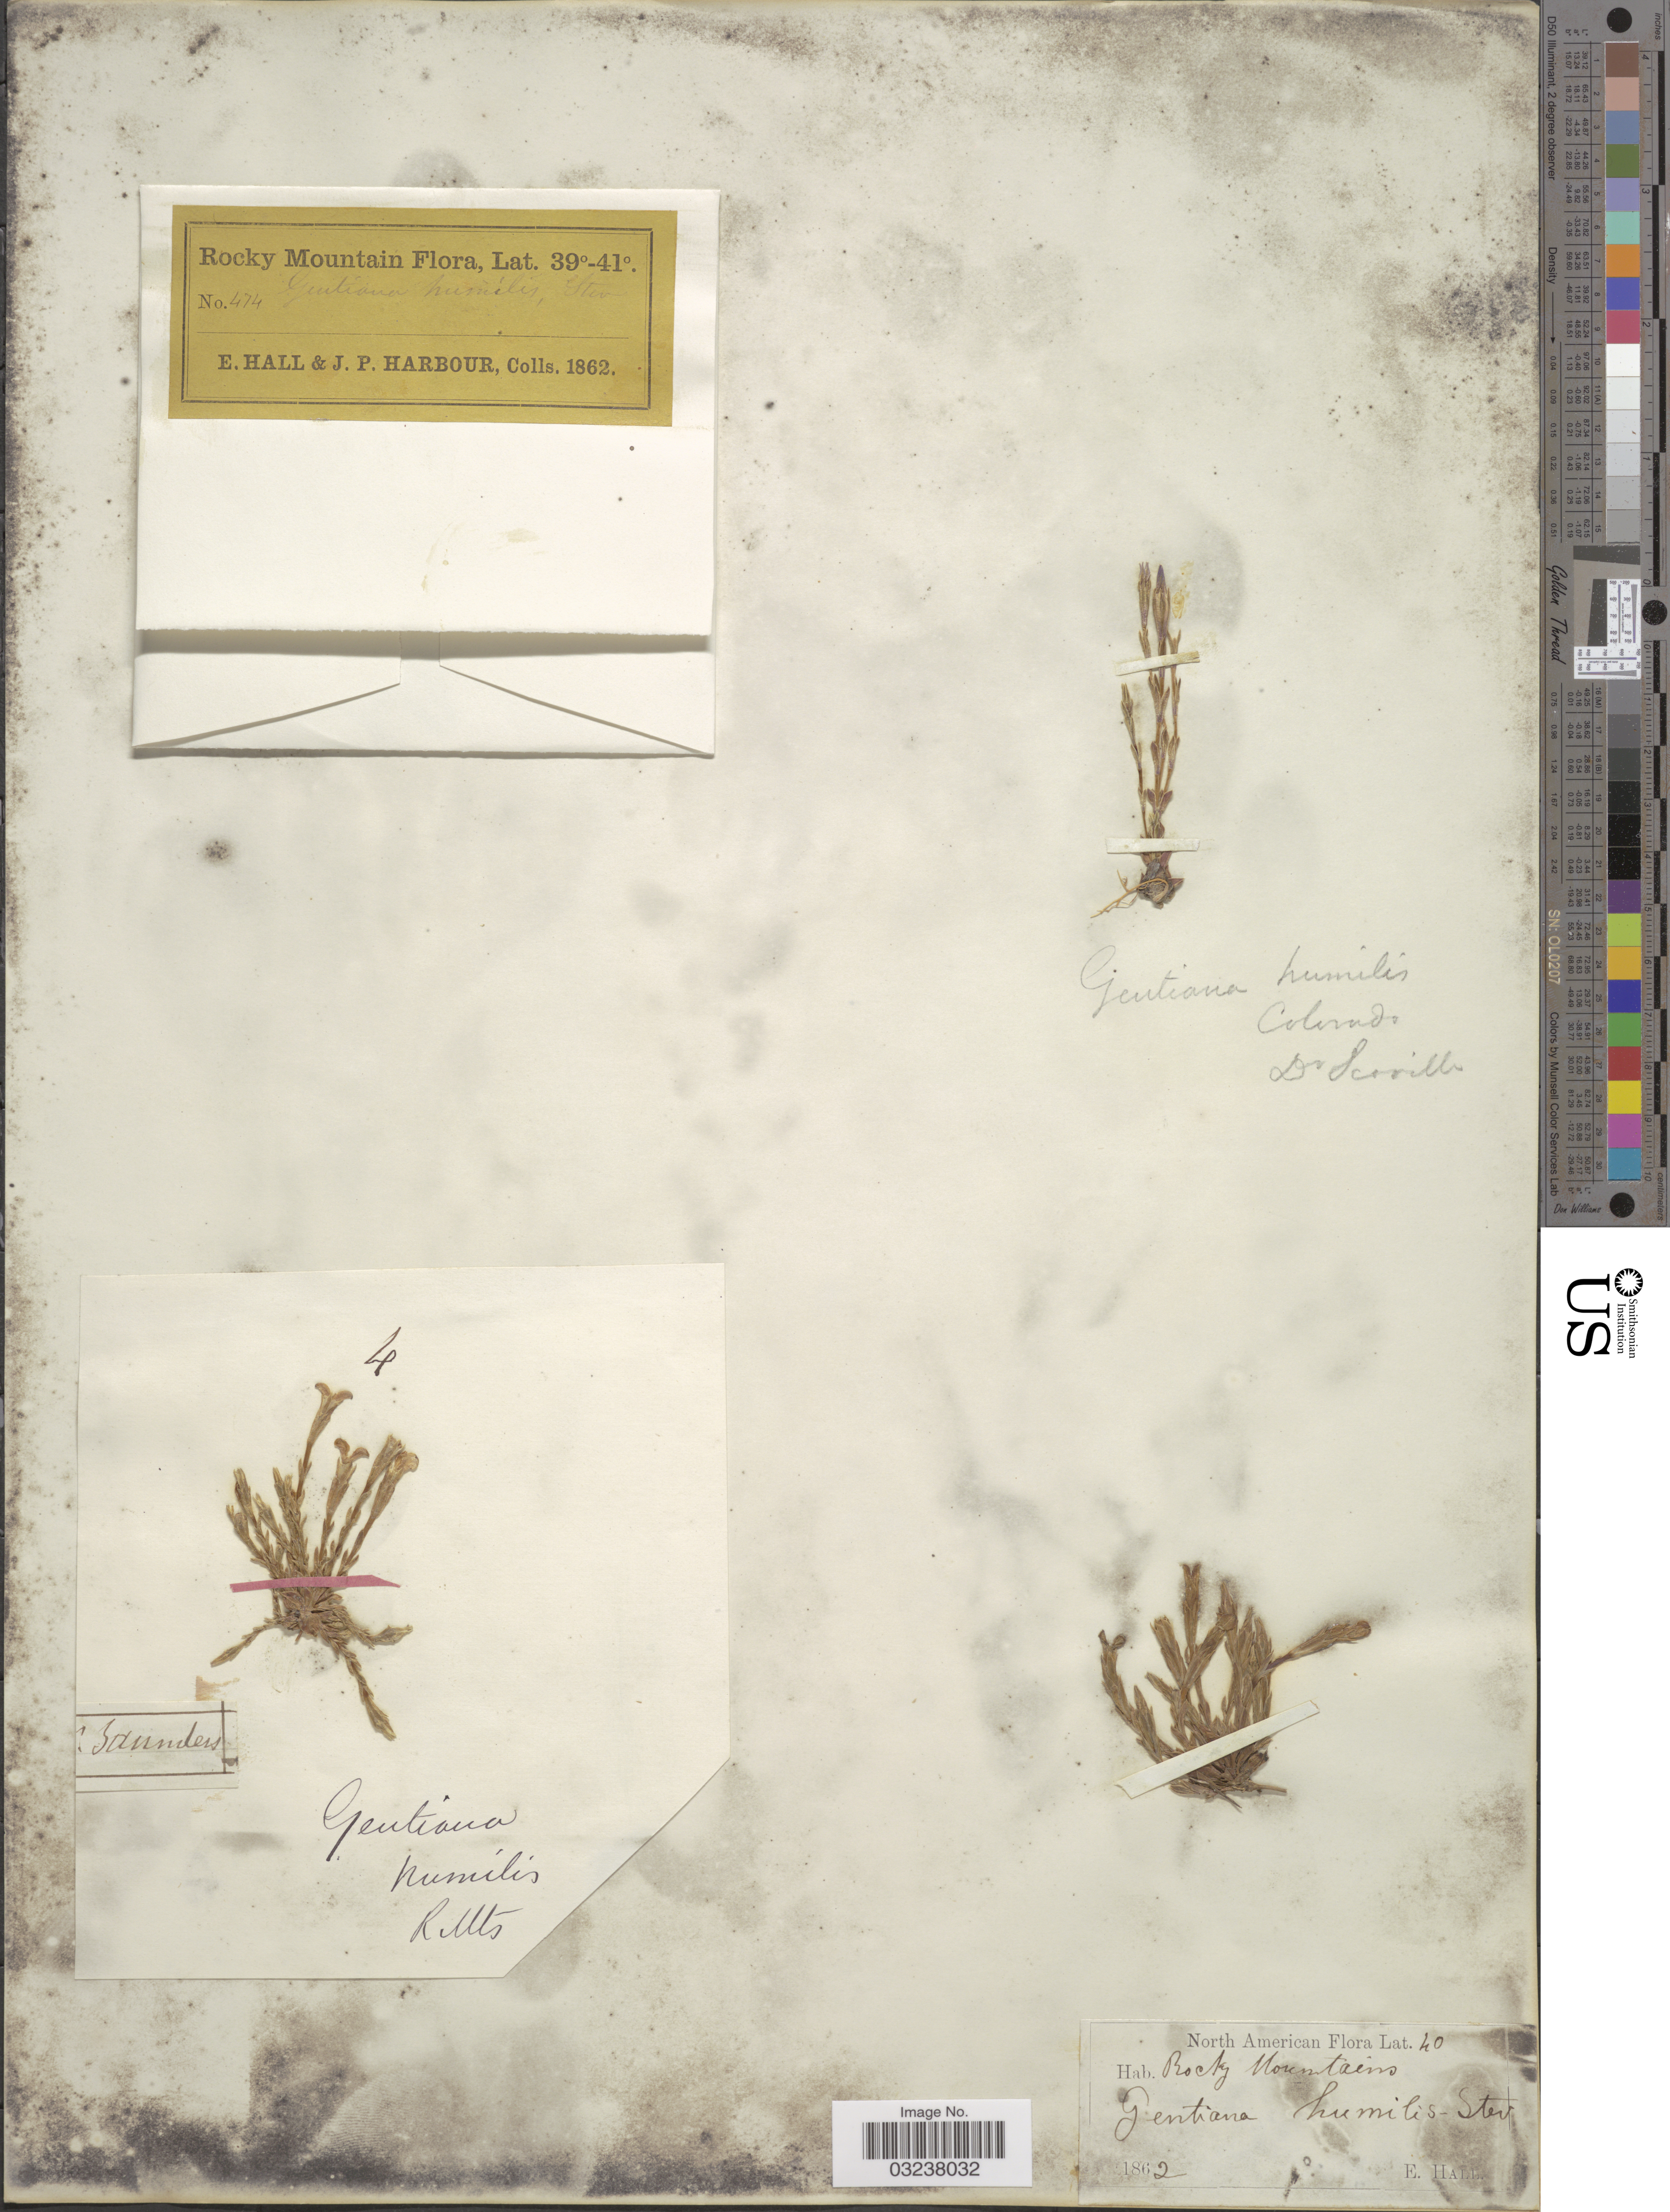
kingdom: Plantae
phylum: Tracheophyta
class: Magnoliopsida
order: Gentianales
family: Gentianaceae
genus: Gentiana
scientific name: Gentiana fremontii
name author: Torr.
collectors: E. Hall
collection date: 1862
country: United States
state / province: Colorado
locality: Rocky Mtns.